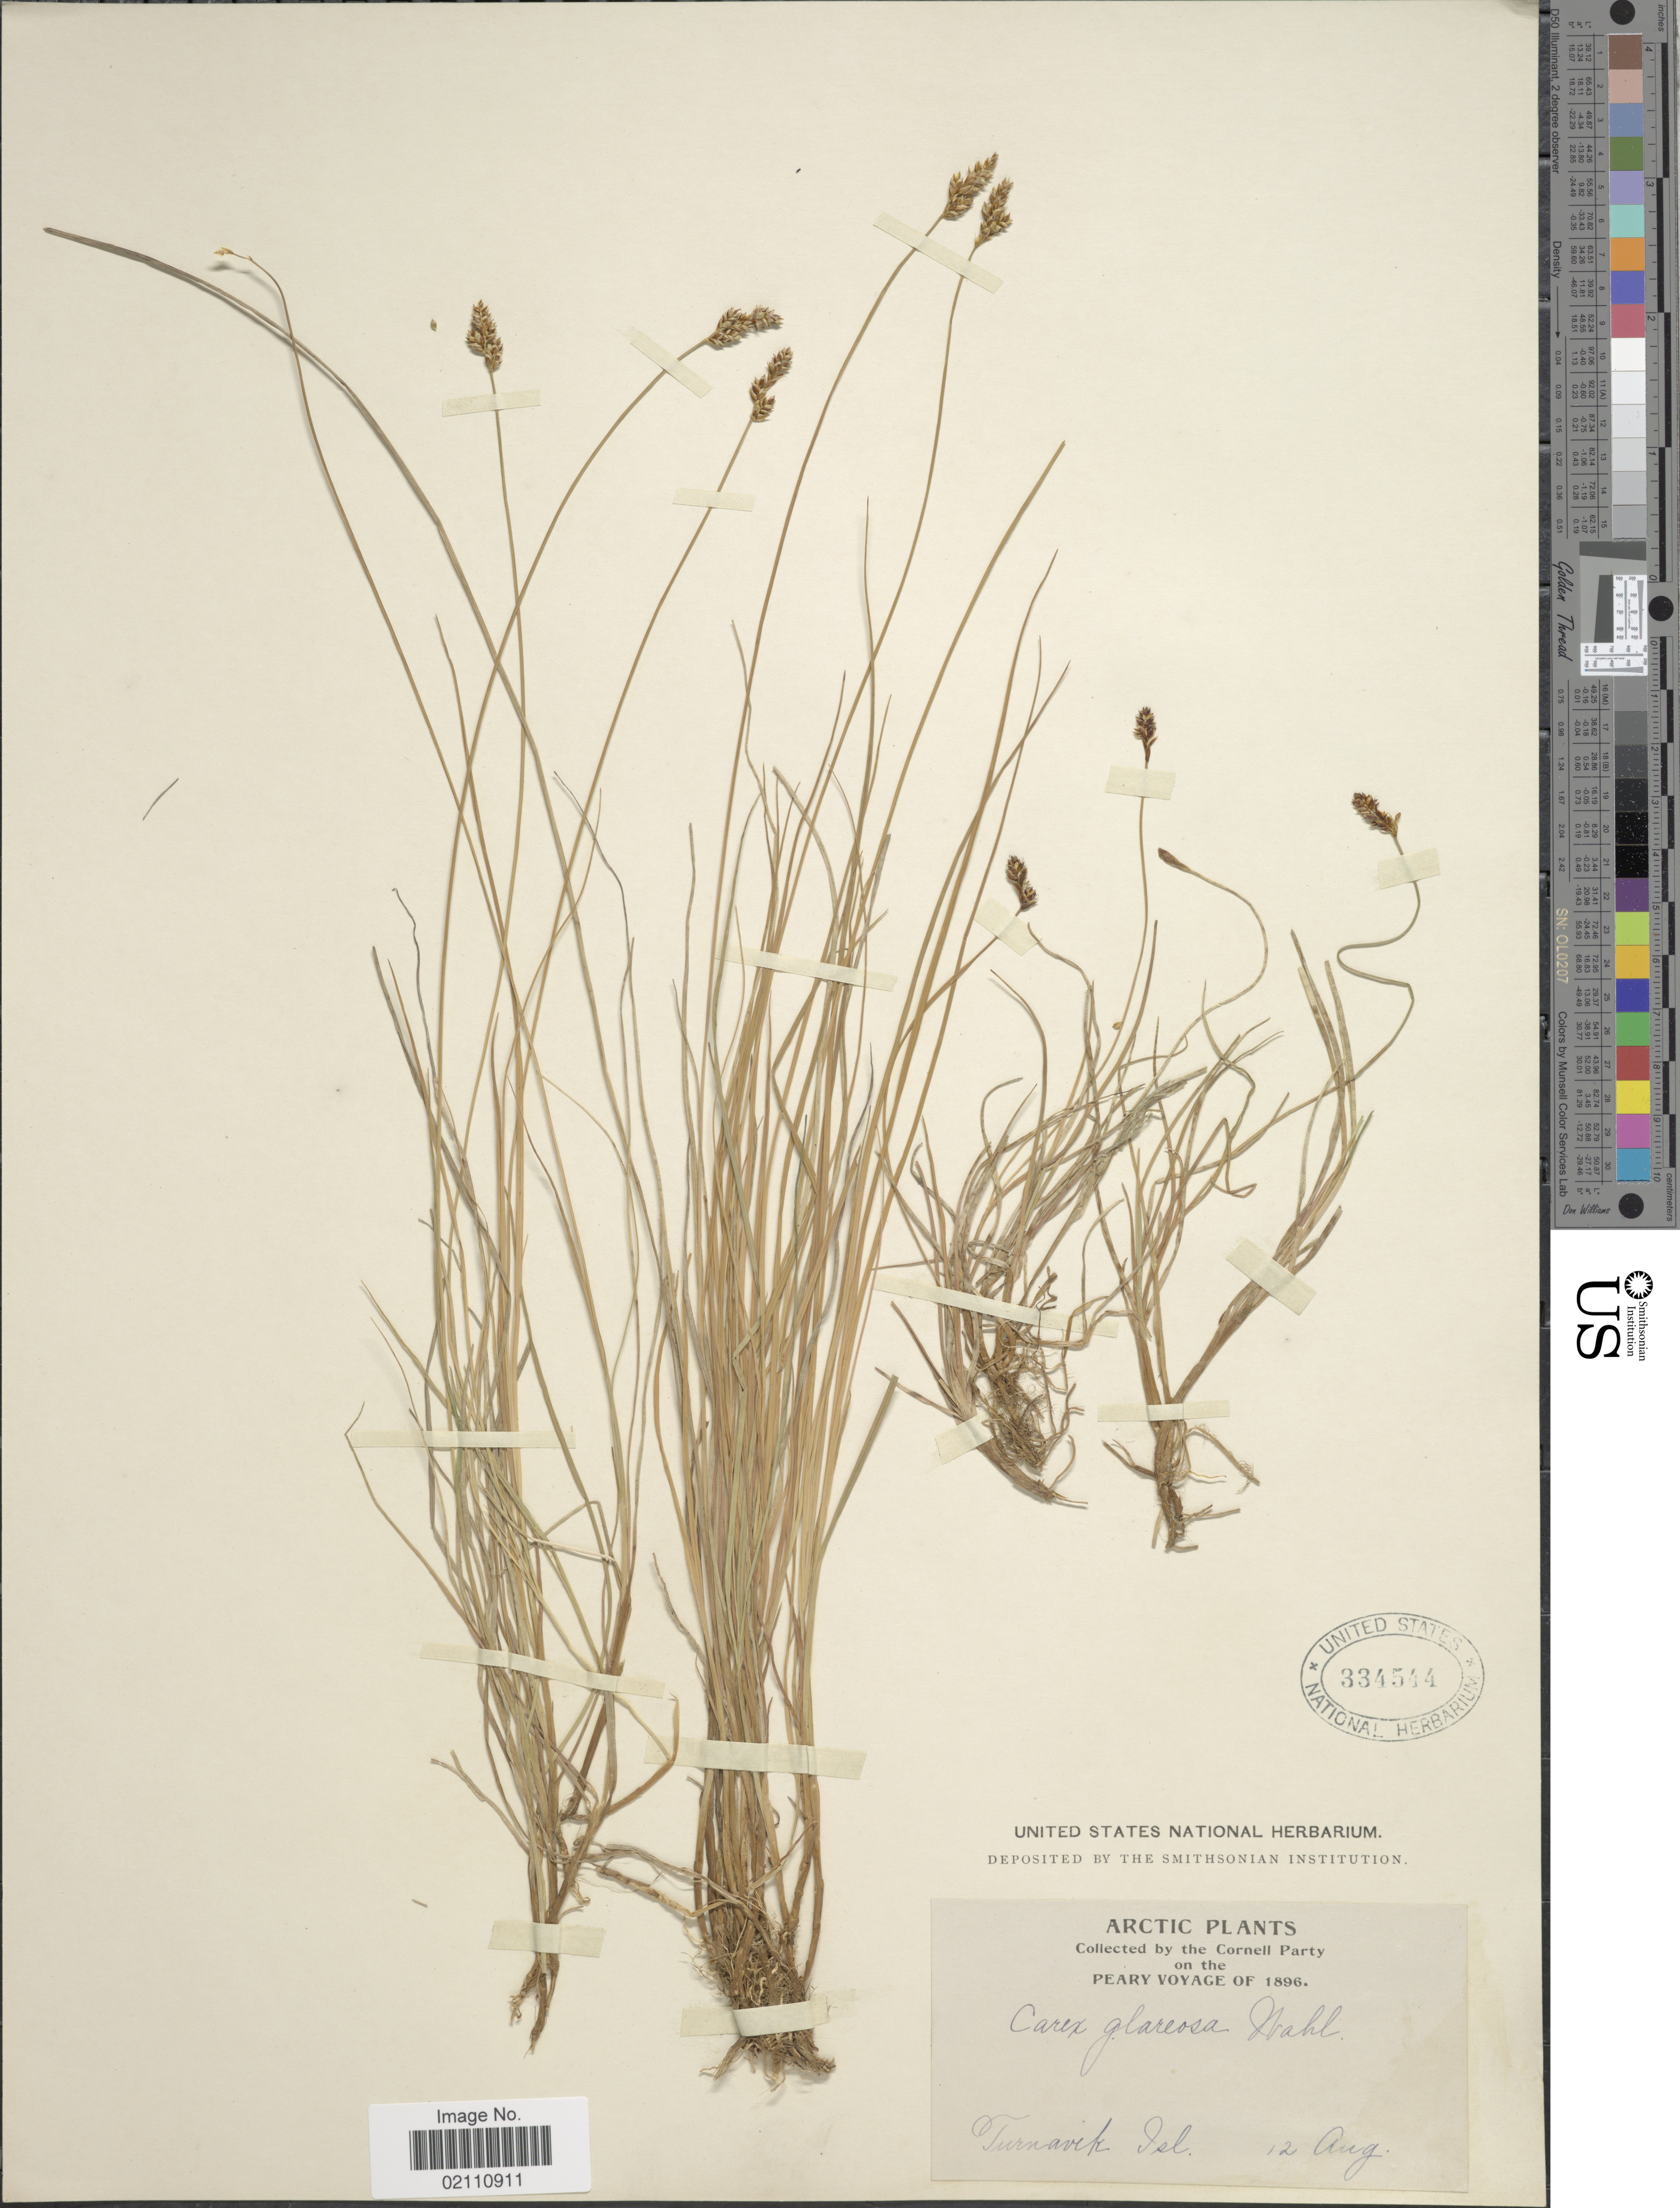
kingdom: Plantae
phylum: Tracheophyta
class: Liliopsida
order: Poales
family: Cyperaceae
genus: Carex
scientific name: Carex glareosa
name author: Schkuhr ex Wahlenb.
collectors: Cornell Party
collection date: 1896-08-12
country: Canada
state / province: Newfoundland and Labrador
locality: Arctic, Peary Voyage, Turnavik Isl.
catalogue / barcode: US 334544